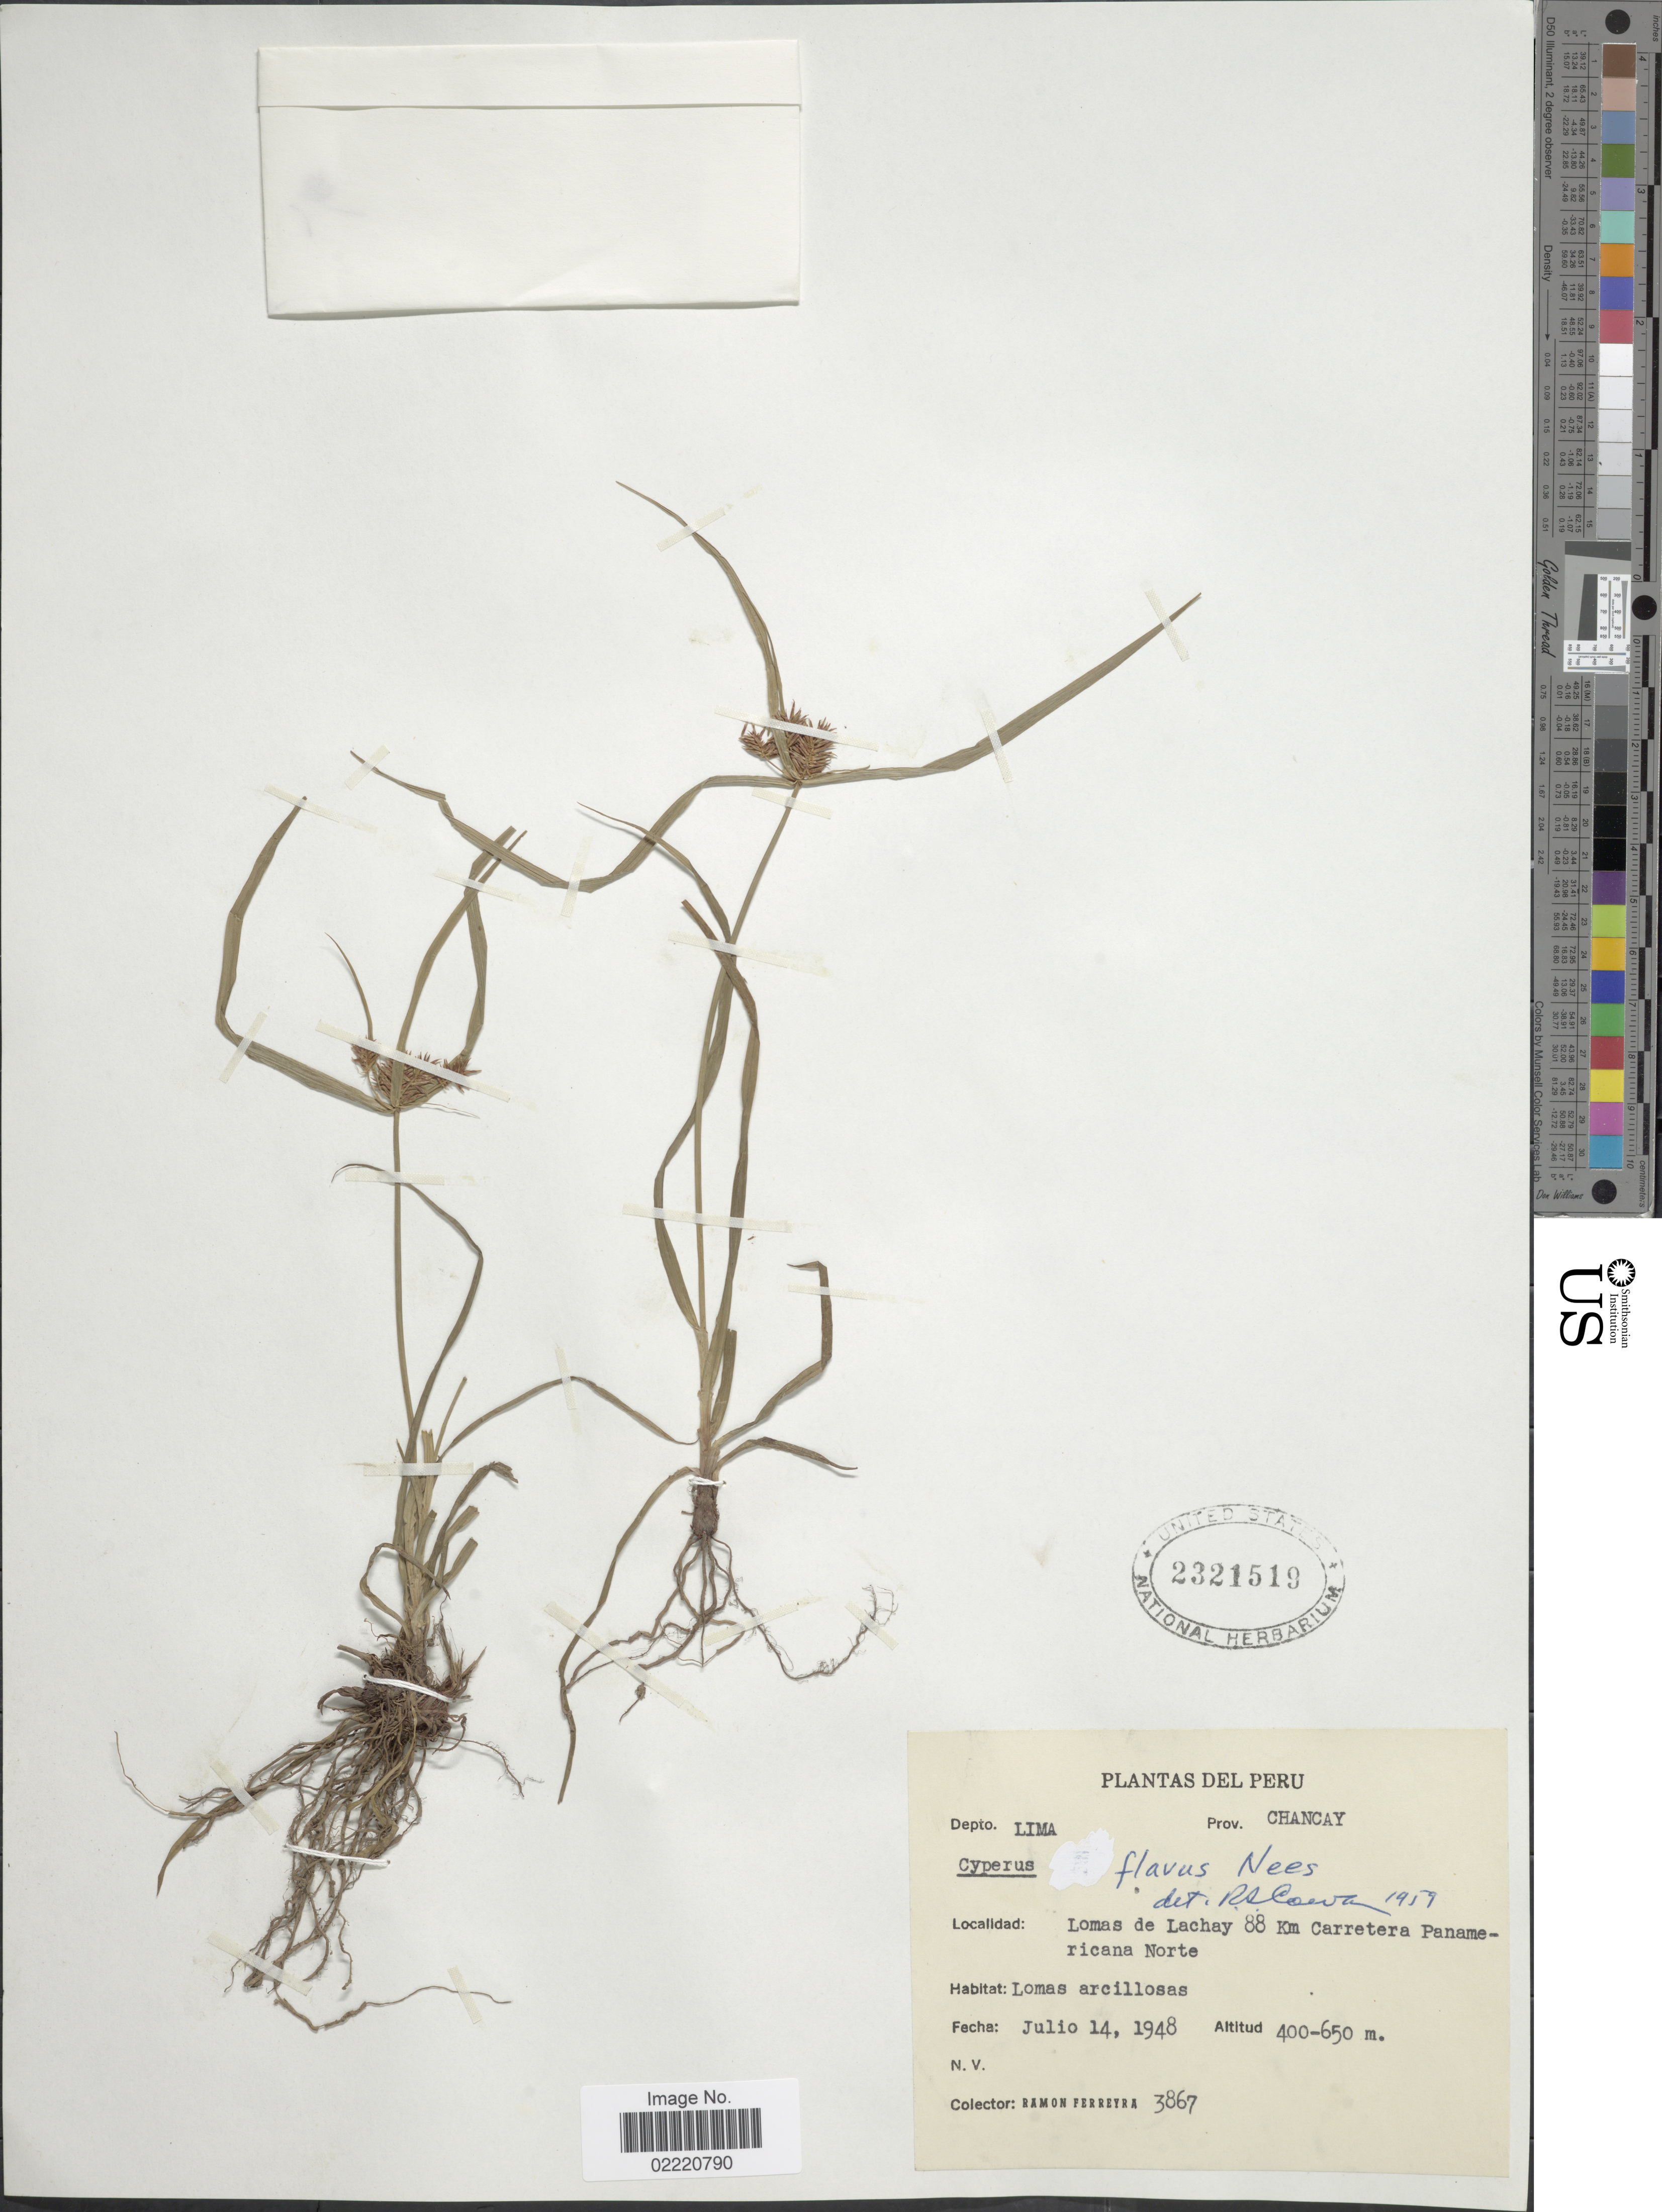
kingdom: Plantae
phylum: Tracheophyta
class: Liliopsida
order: Poales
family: Cyperaceae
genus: Cyperus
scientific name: Cyperus aggregatus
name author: (Willd.) Endl.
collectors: R. A. Ferreyra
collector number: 3867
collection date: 1948-07-14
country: Peru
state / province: Lima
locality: Depto. Lima, Prov. Chancay, Lomas de Lachay 88 km Carretera Panamericana Norte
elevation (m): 400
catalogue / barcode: US 2321519